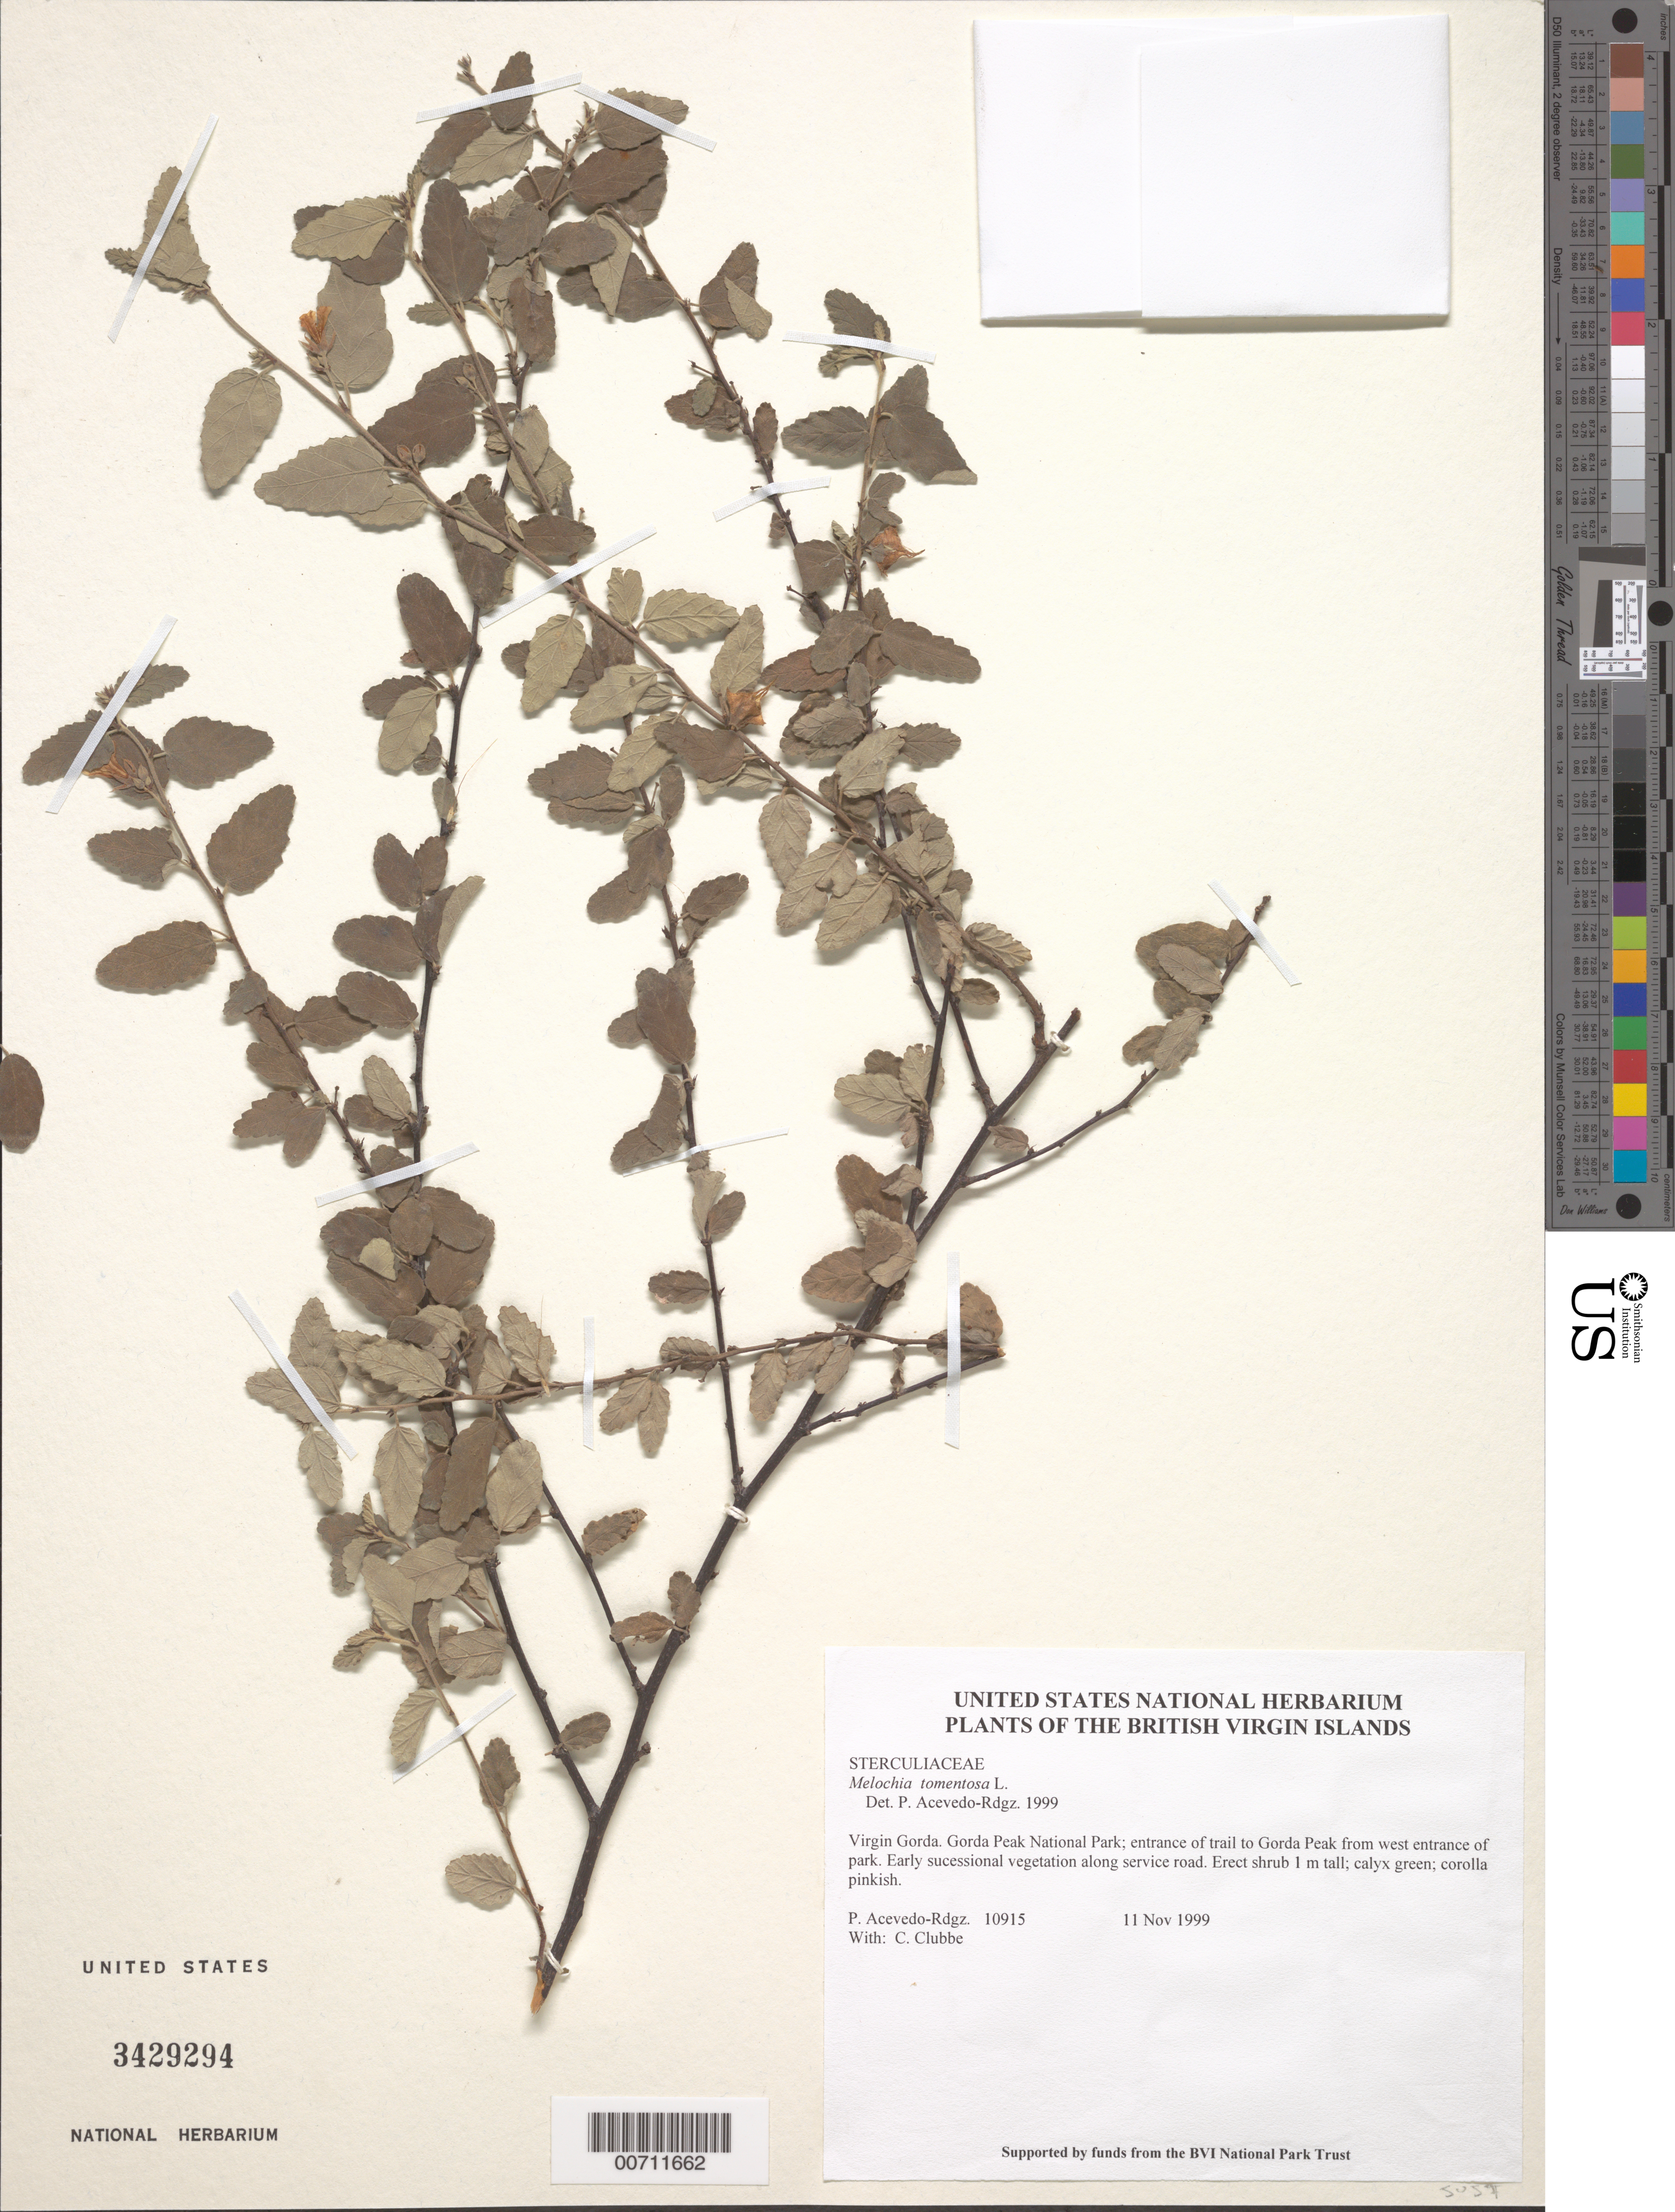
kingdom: Plantae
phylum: Tracheophyta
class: Magnoliopsida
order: Malvales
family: Malvaceae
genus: Melochia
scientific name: Melochia tomentosa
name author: L.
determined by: Acevedo-Rodríguez, P., (BOT), Smithsonian Institution - National Museum of Natural History (UNITED STATES)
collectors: P. Acevedo-Rodr., C. Clubbe, M. Gillman & C. Hankamer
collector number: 10915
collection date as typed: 11 Nov 1999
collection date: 1999-11-11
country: British Virgin Islands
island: Virgin Gorda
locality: Gorda Peak National Park; entrance of trail to Gorda Peak from west entrance of park.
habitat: Early sucessional vegetation along service road.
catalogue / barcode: US 3429294